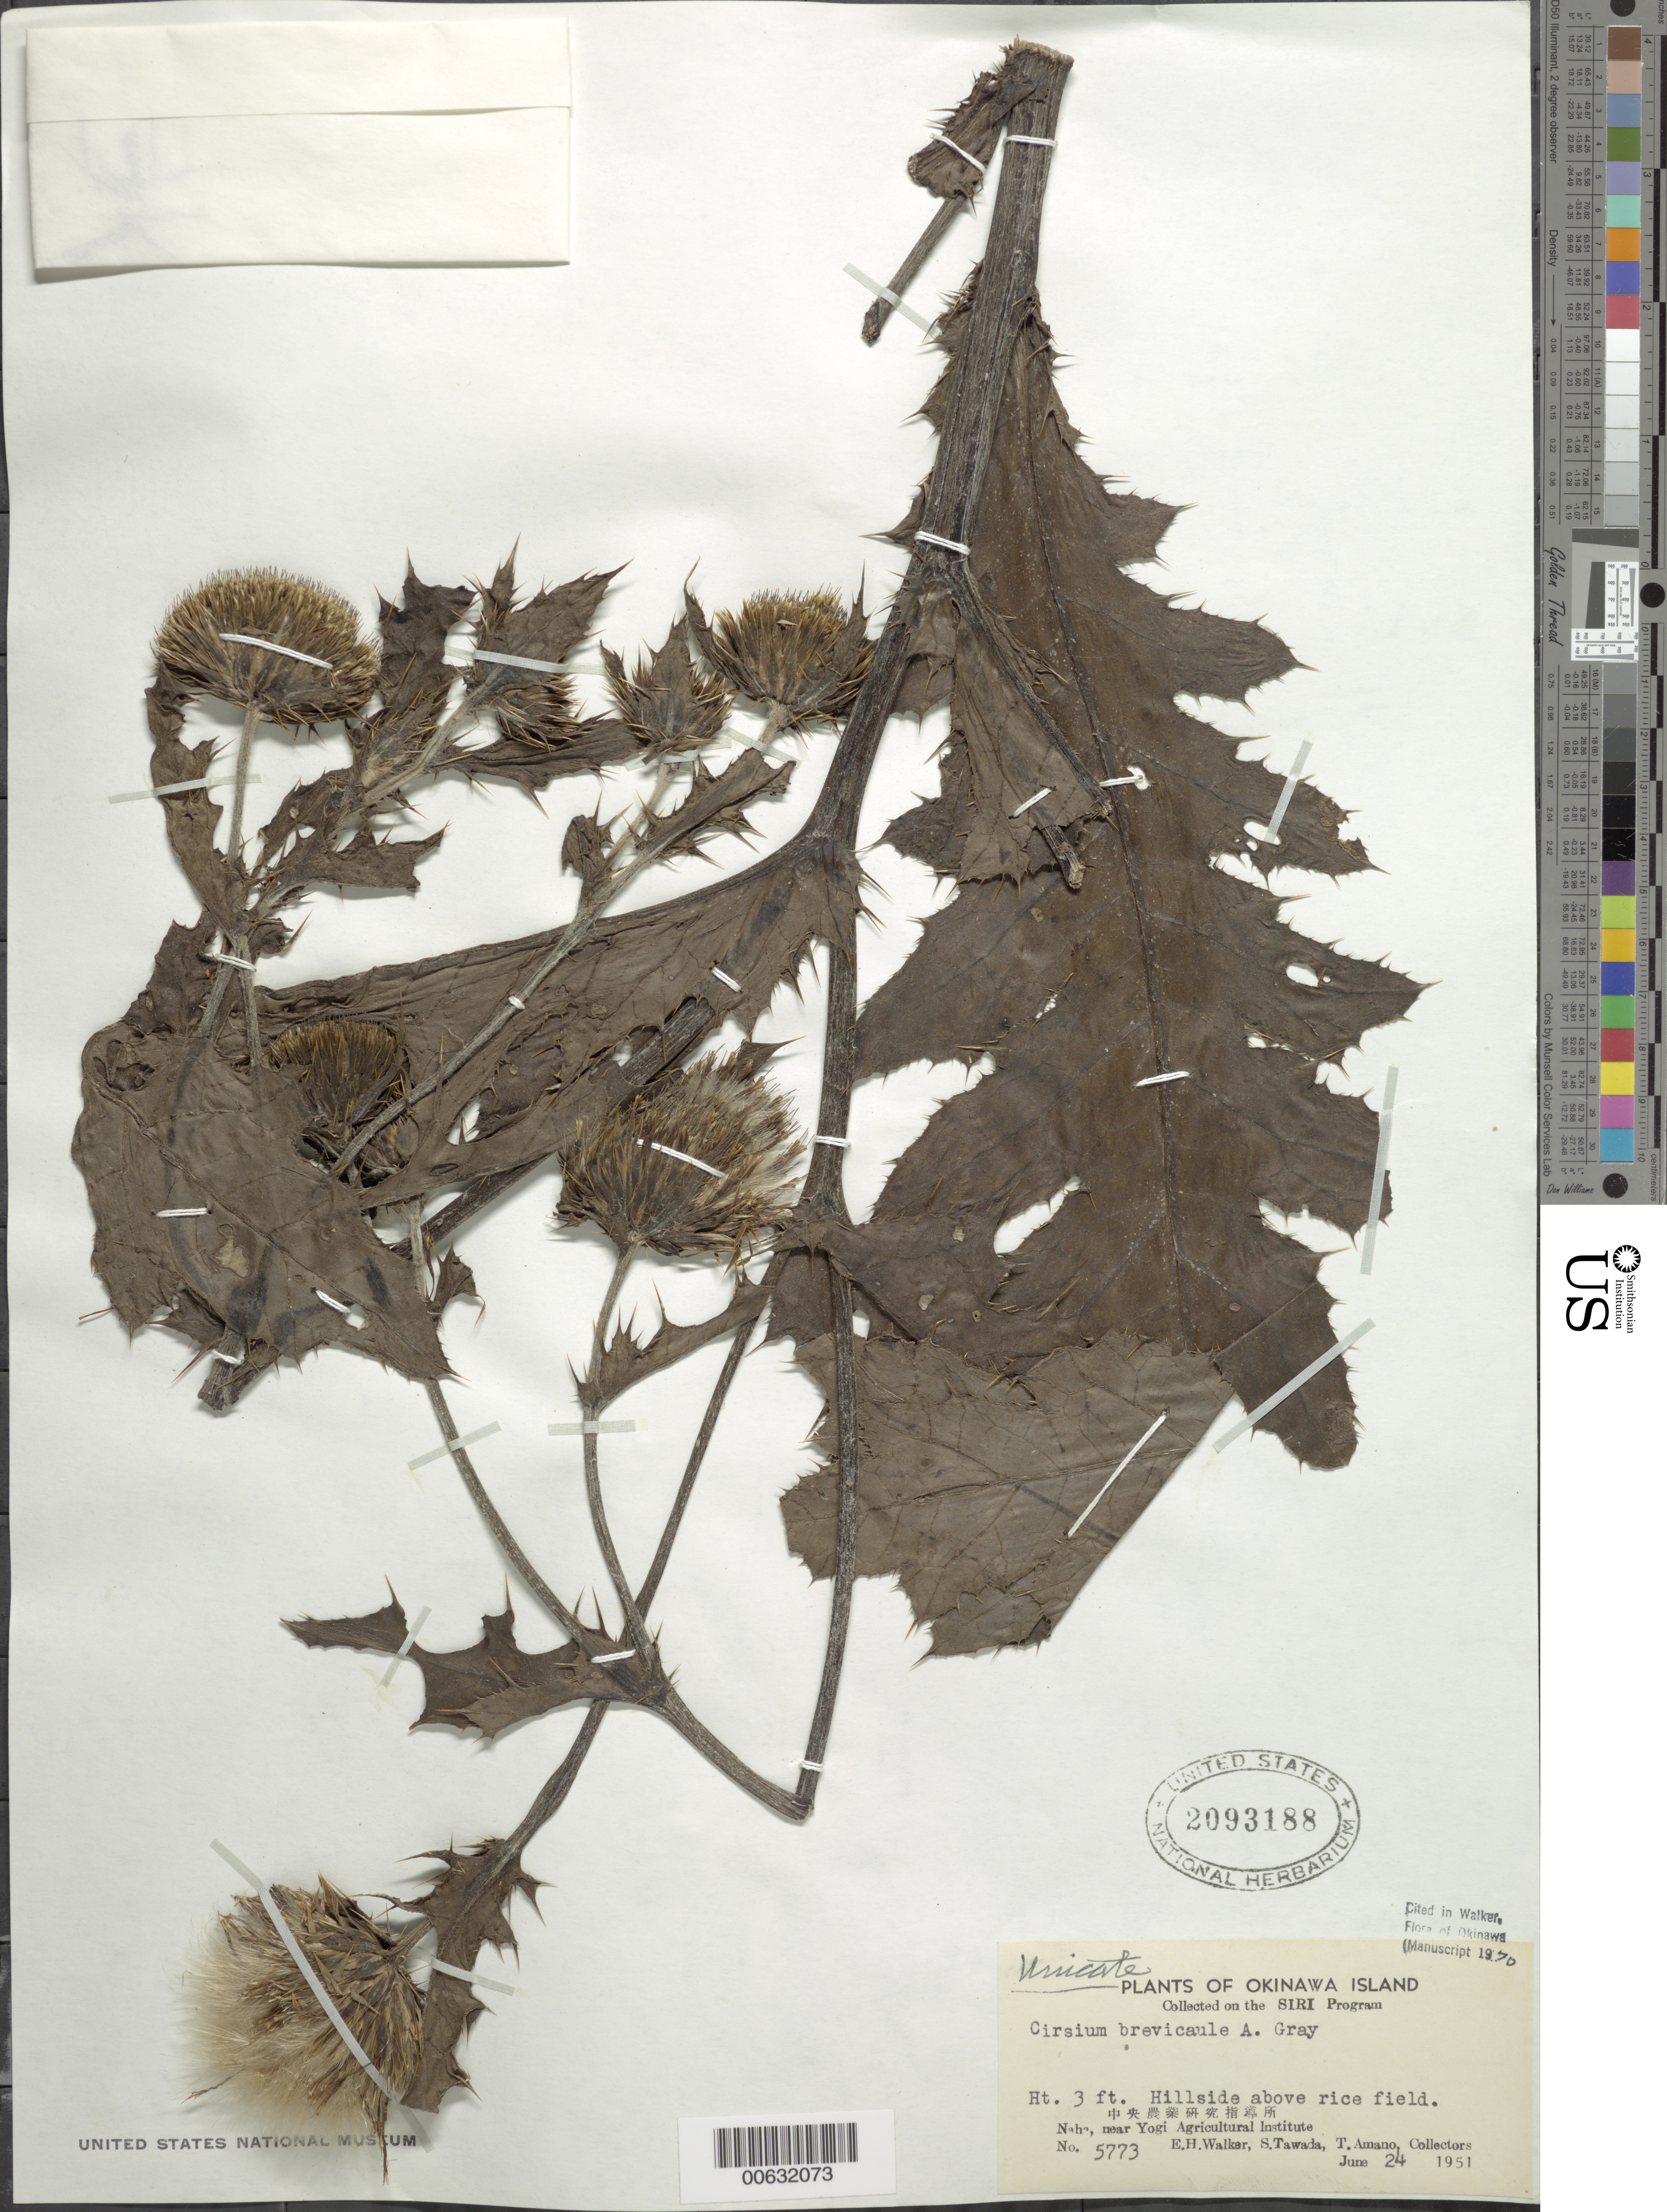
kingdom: Plantae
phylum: Tracheophyta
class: Magnoliopsida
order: Asterales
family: Asteraceae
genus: Cirsium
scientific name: Cirsium brevicaule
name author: A. Gray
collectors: E. H. Walker, S. Tawada & T. Amano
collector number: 5773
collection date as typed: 24 Jun 1951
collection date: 1951-06-24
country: Japan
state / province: Okinawa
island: Okinawa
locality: Naha, near Yogi Agricultural Institute.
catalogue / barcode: US 2093188